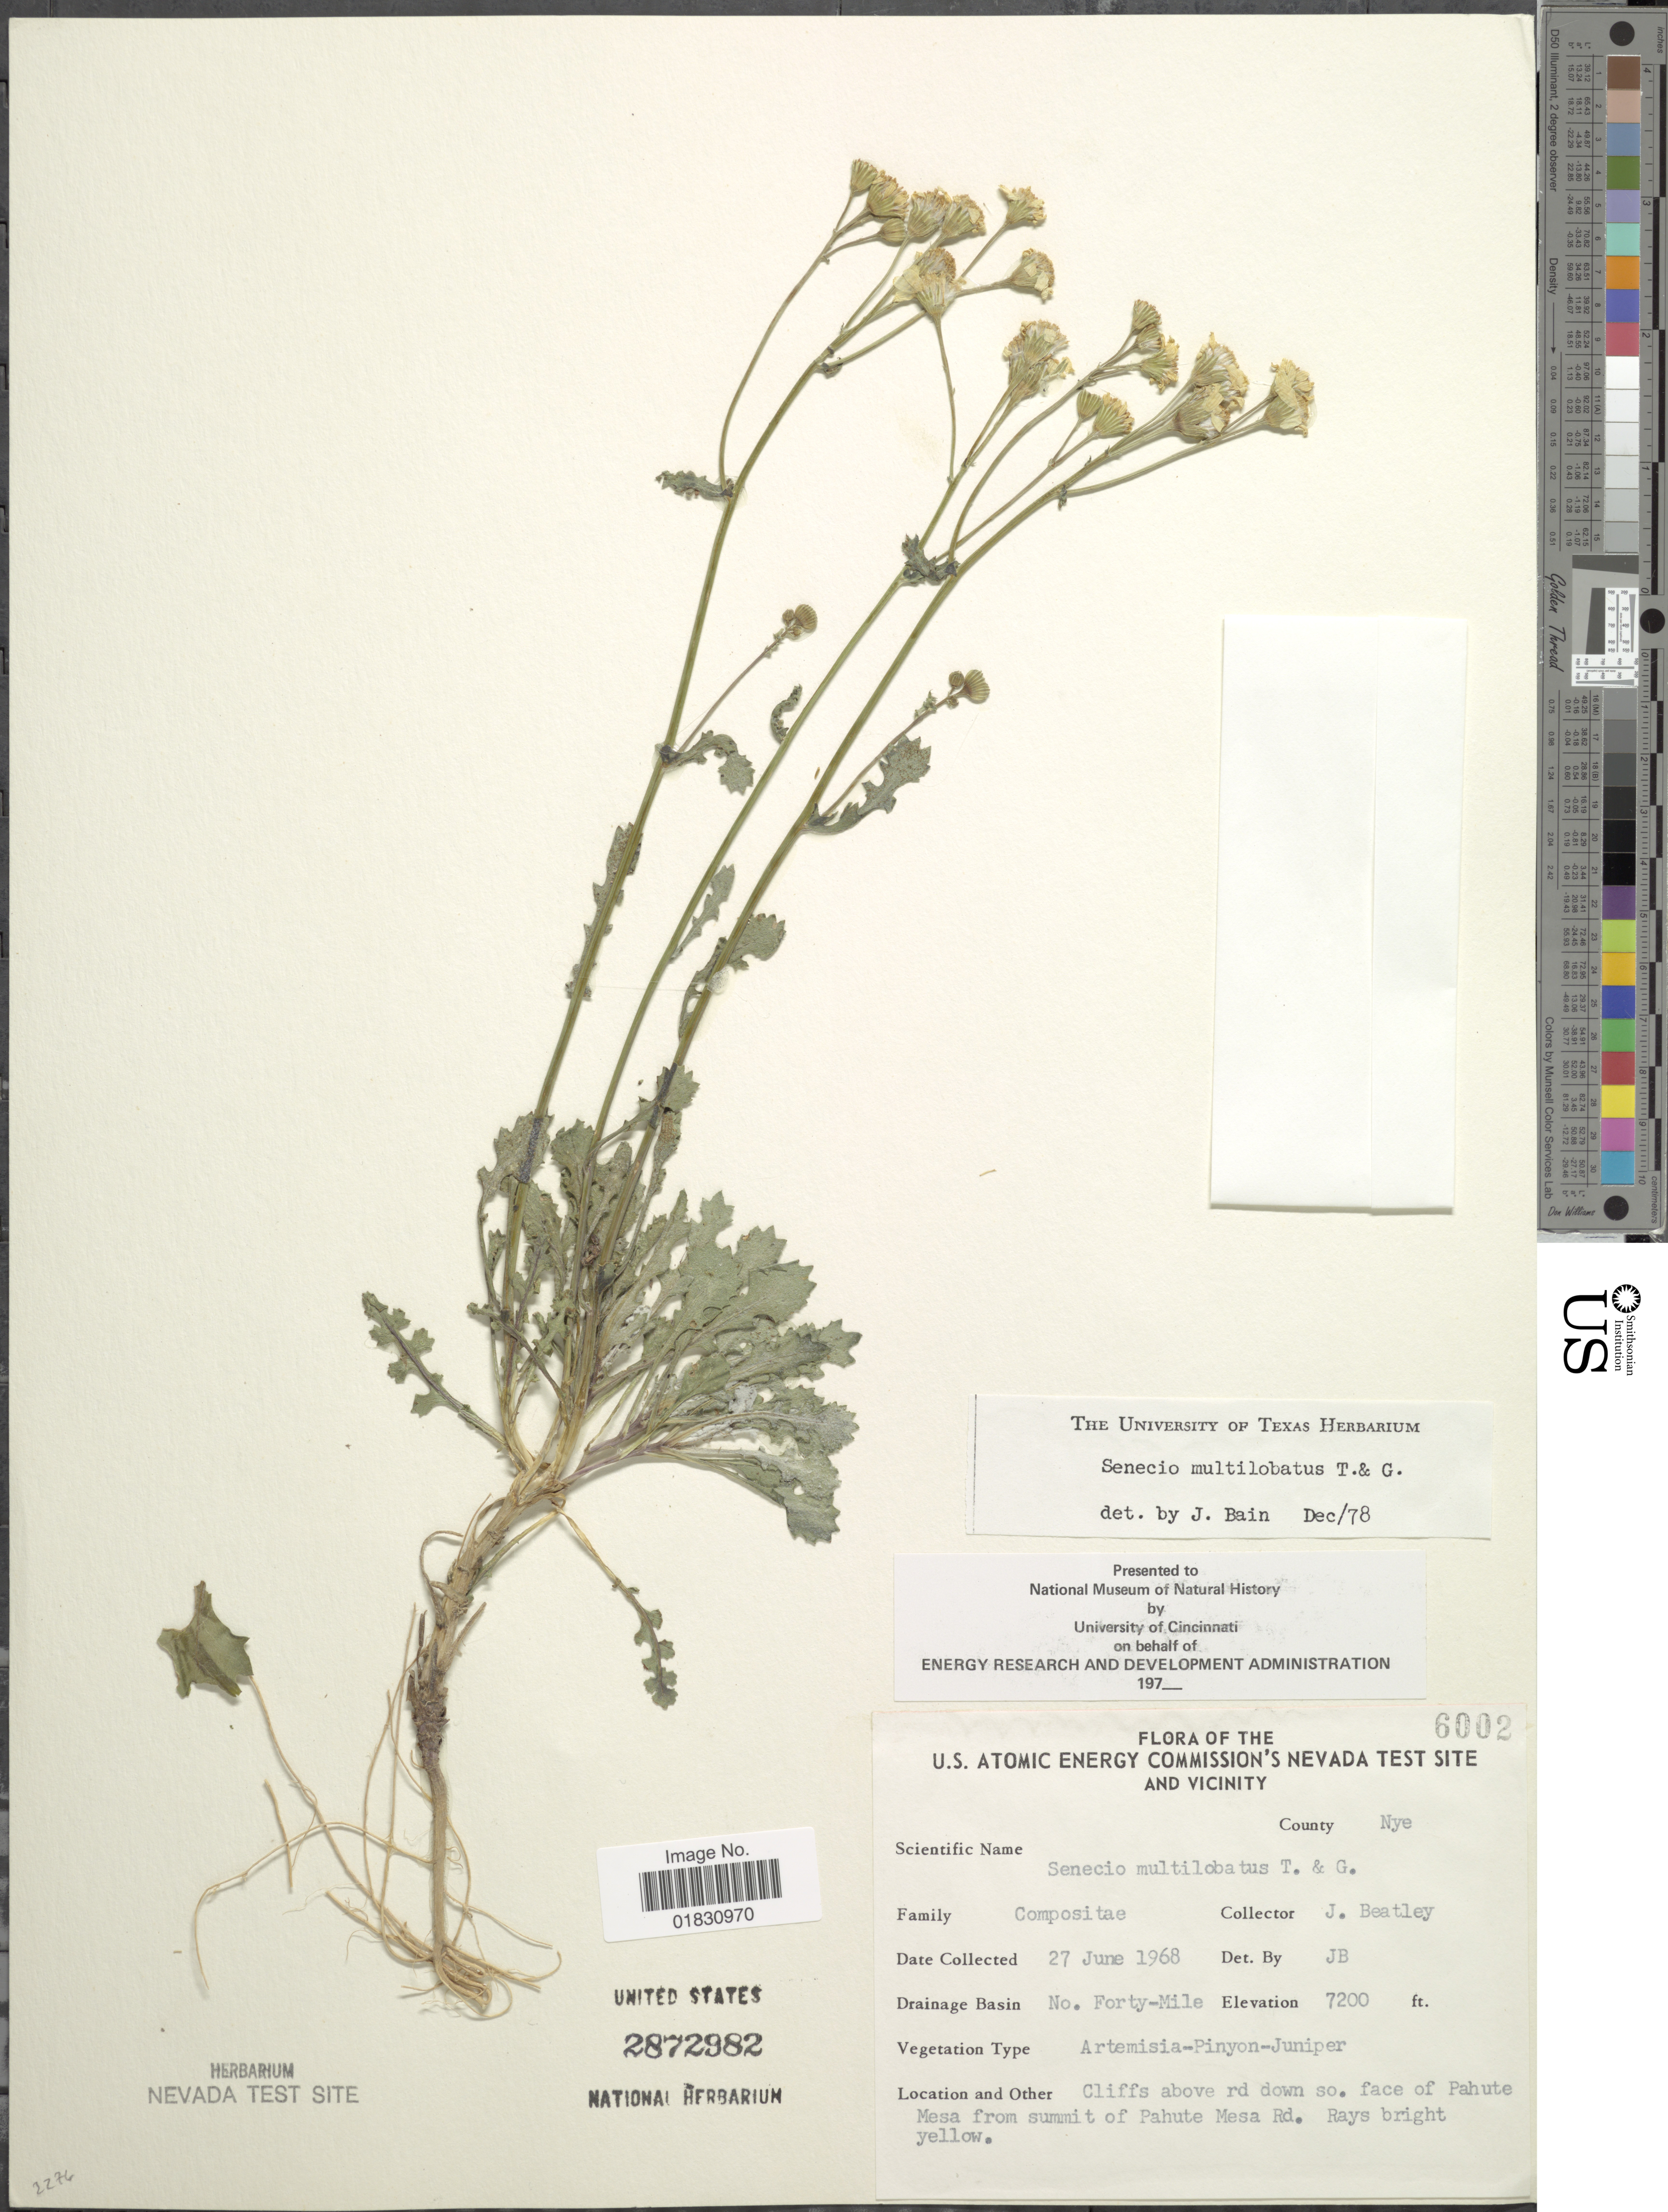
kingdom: Plantae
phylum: Tracheophyta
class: Magnoliopsida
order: Asterales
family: Asteraceae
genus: Packera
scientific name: Packera multilobata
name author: (Torr. & A. Gray) W.A. Weber & Á. Löve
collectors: J. C. Beatley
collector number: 6002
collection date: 1968-06-27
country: United States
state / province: Nevada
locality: U.S. Atomic Energy Commission's Nevada Test Site And Vicinity, County Nye, Drainage Basin No. Forty-Mile, Cliffs above rd down so. face of Pahute Mesa from summit of Pahute Mesa Rd.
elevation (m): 2195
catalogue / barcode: US 2872982